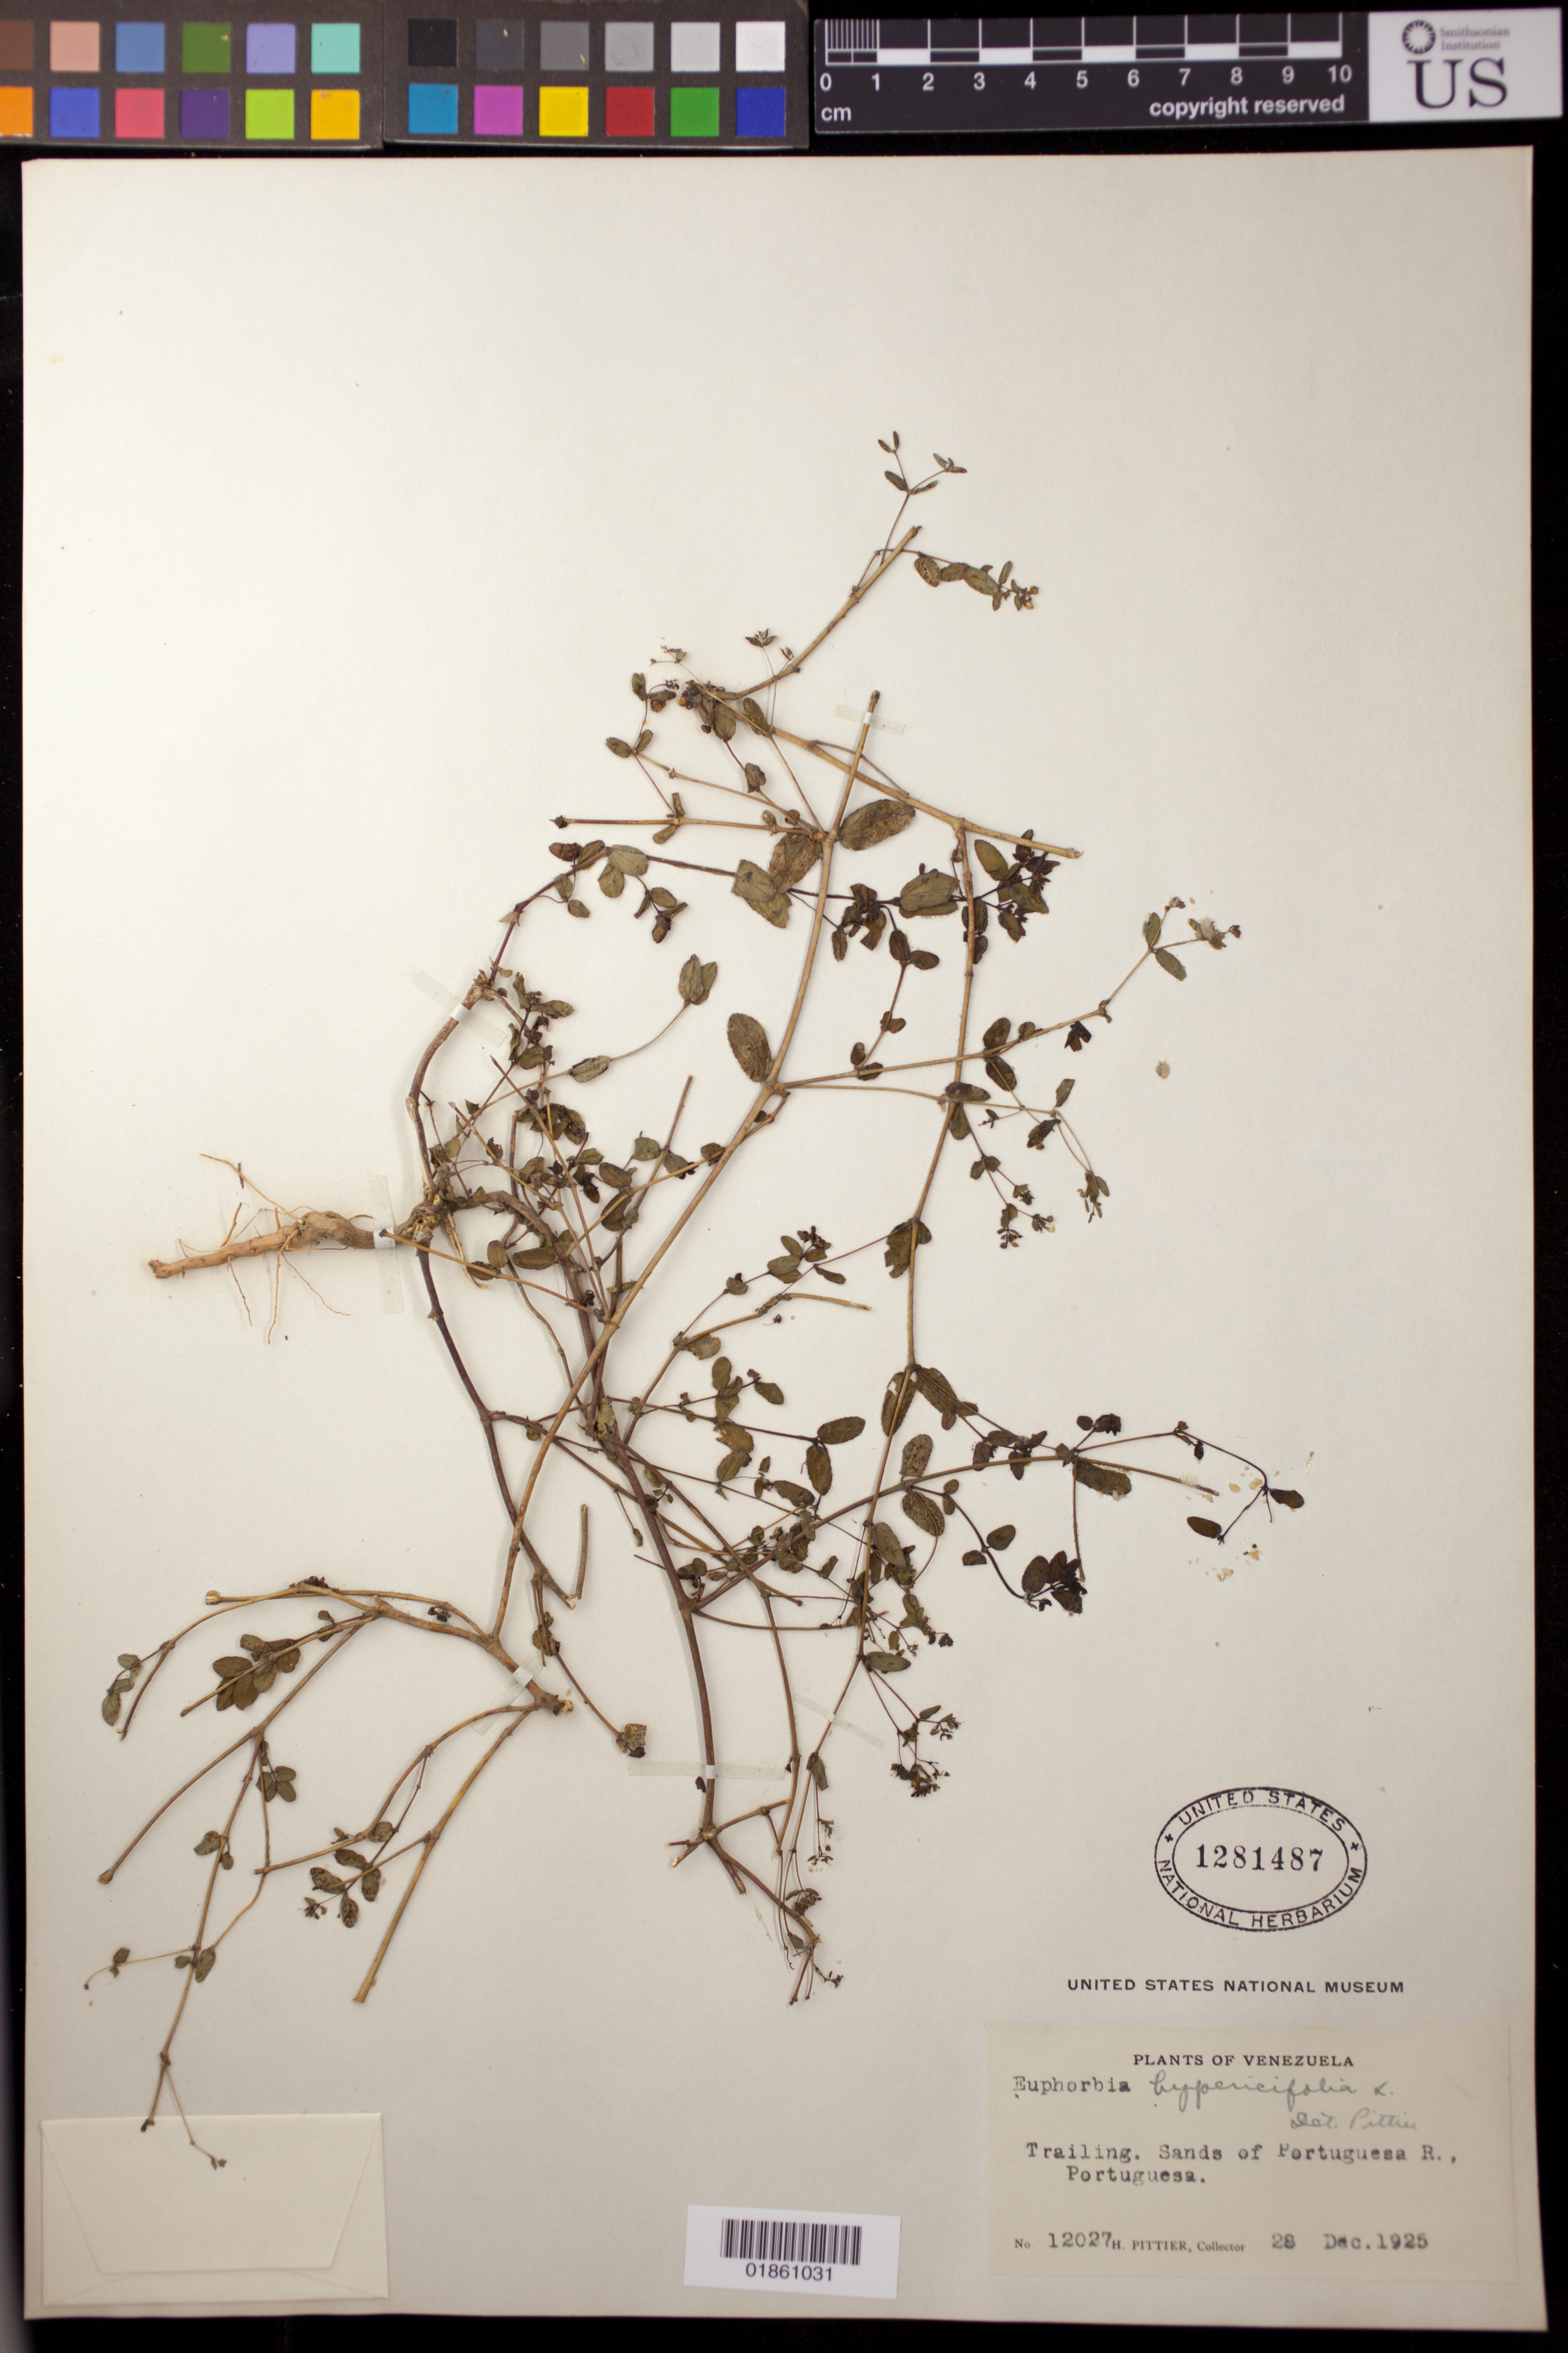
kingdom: Plantae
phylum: Tracheophyta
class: Magnoliopsida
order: Malpighiales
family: Euphorbiaceae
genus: Euphorbia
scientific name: Euphorbia hypericifolia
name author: L.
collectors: H. F. Pittier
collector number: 12027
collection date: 1925-12-28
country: Venezuela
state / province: Portuguesa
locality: Portuguesa R.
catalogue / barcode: US 1281487